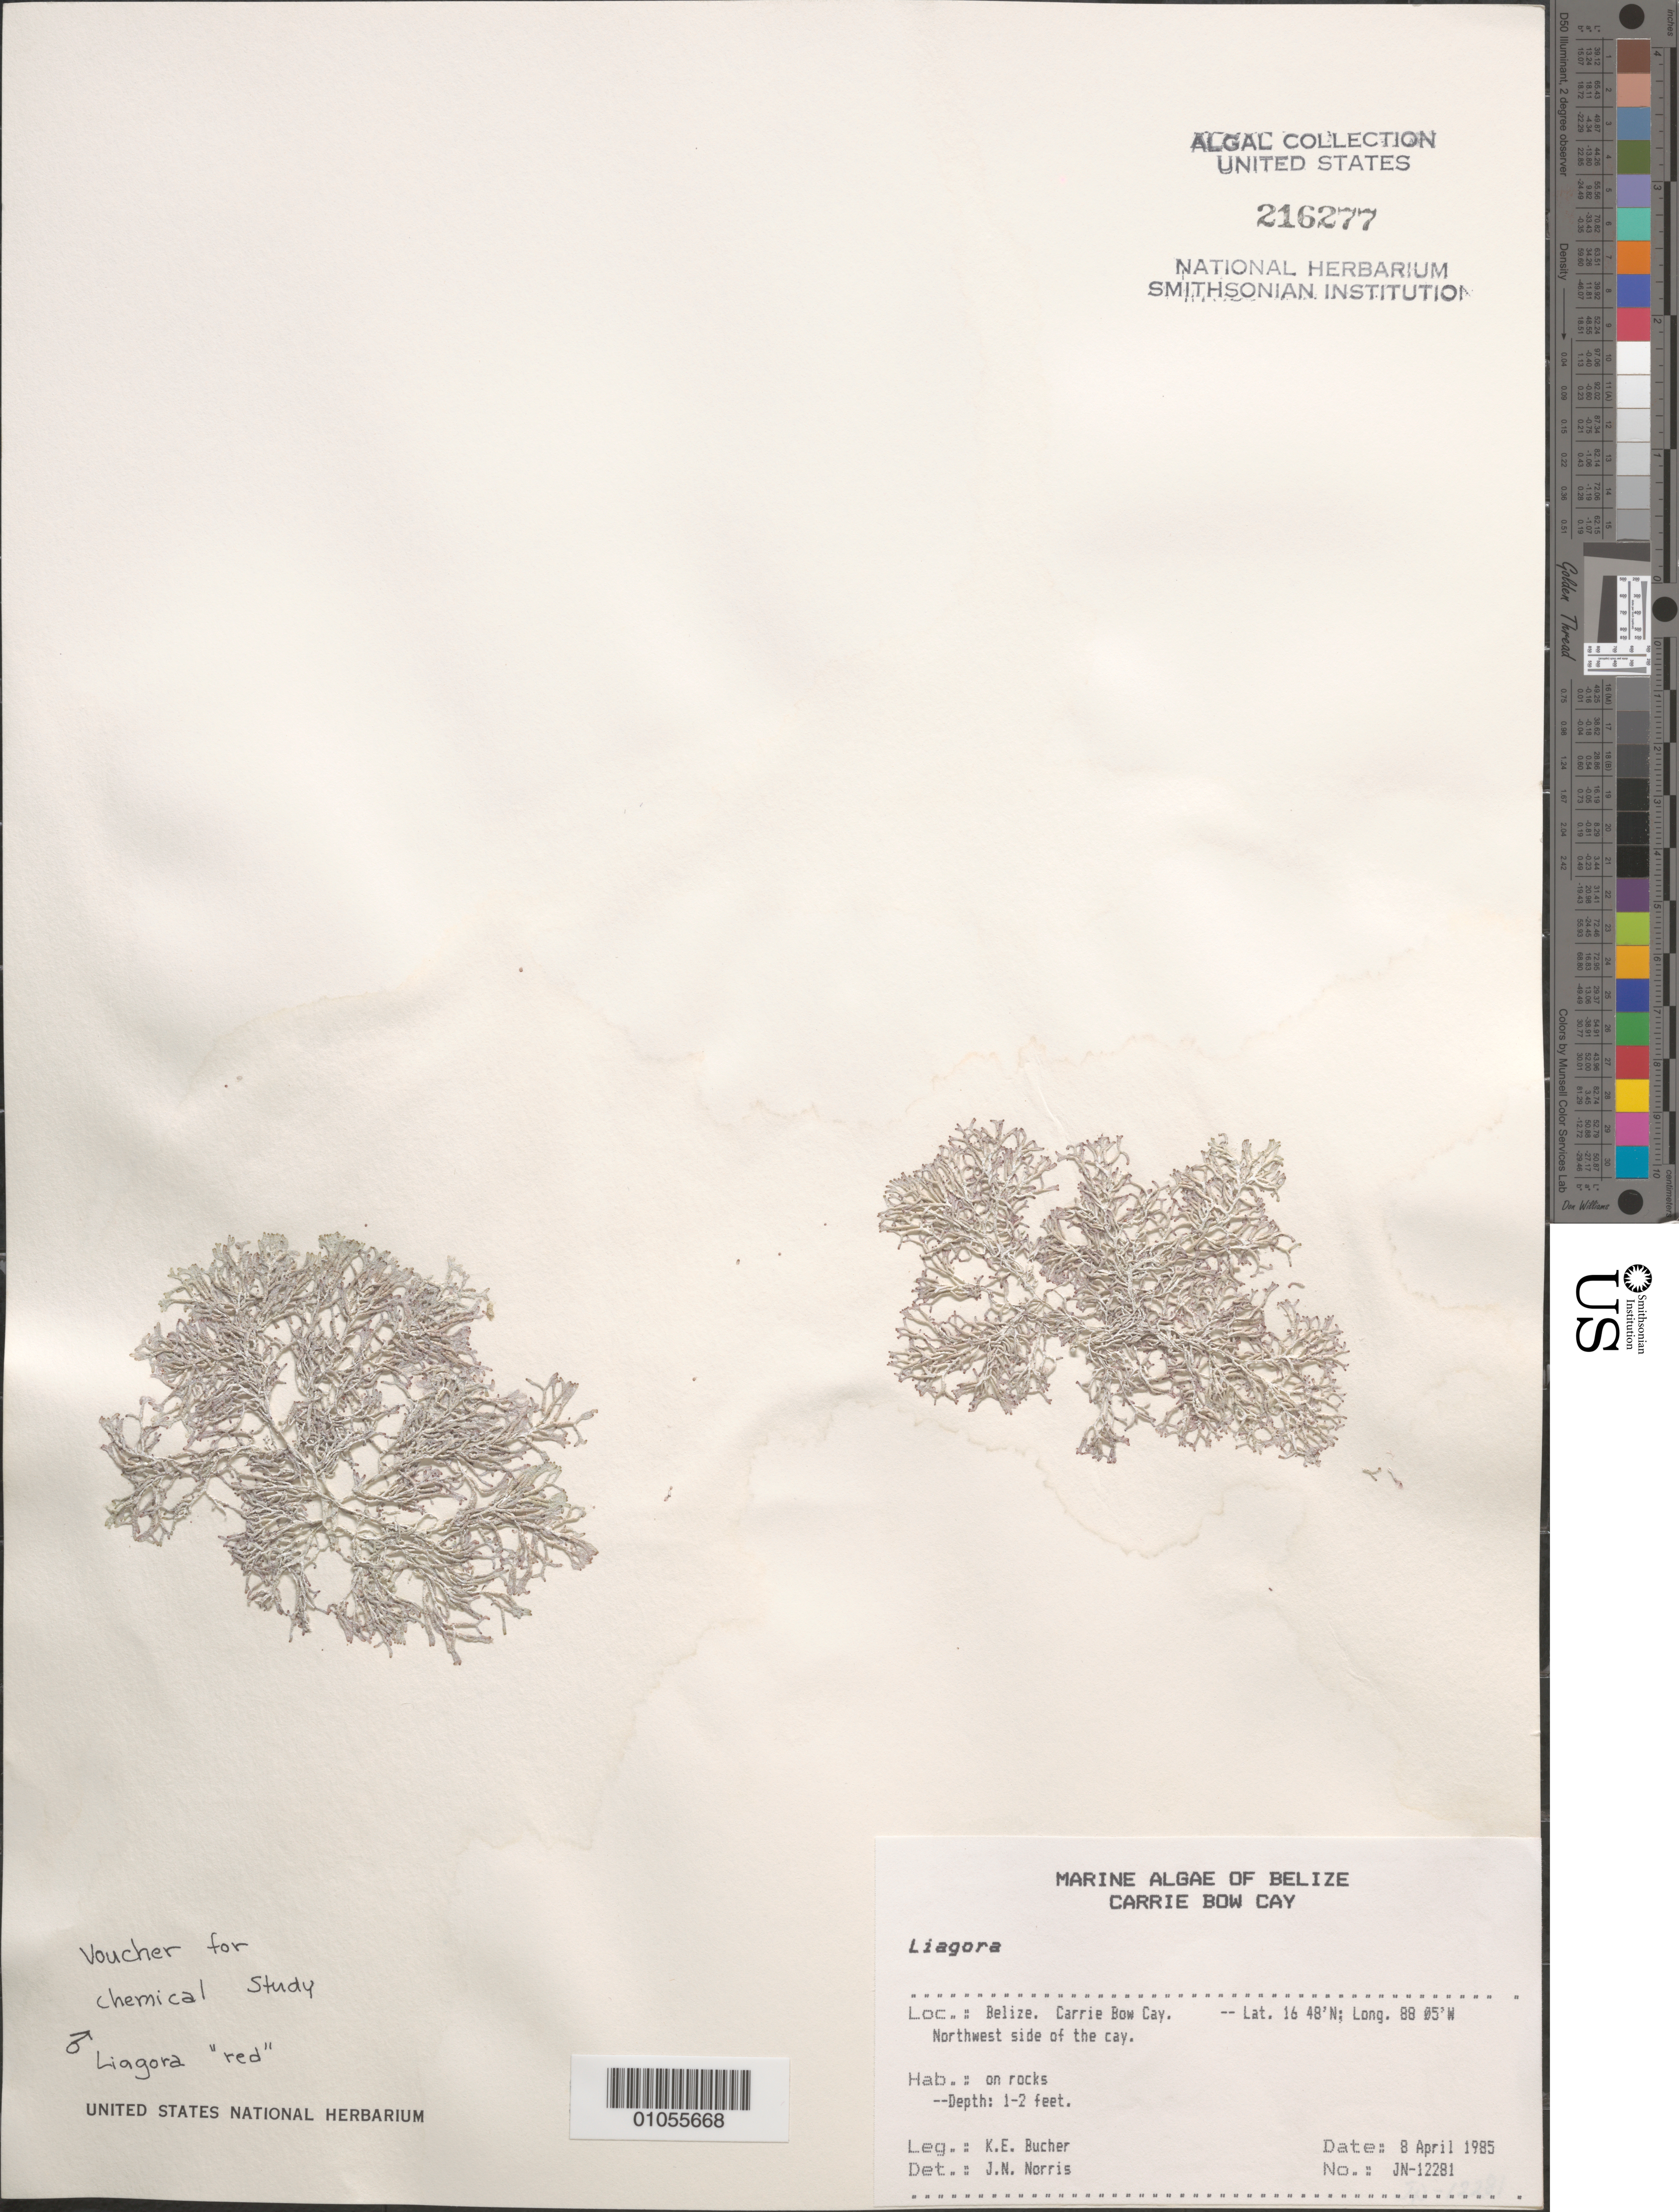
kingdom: Plantae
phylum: Rhodophyta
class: Florideophyceae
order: Nemaliales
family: Liagoraceae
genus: Liagora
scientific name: Liagora sp.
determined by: Norris, James N.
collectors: K. E. Bucher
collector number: JN-12281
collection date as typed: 08 Apr 1985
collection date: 1985-04-08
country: Belize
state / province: Stann Creek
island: Carrie Bow Cay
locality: Northwest side of the cay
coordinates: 16 48'N, 88 05'W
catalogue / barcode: US 216277